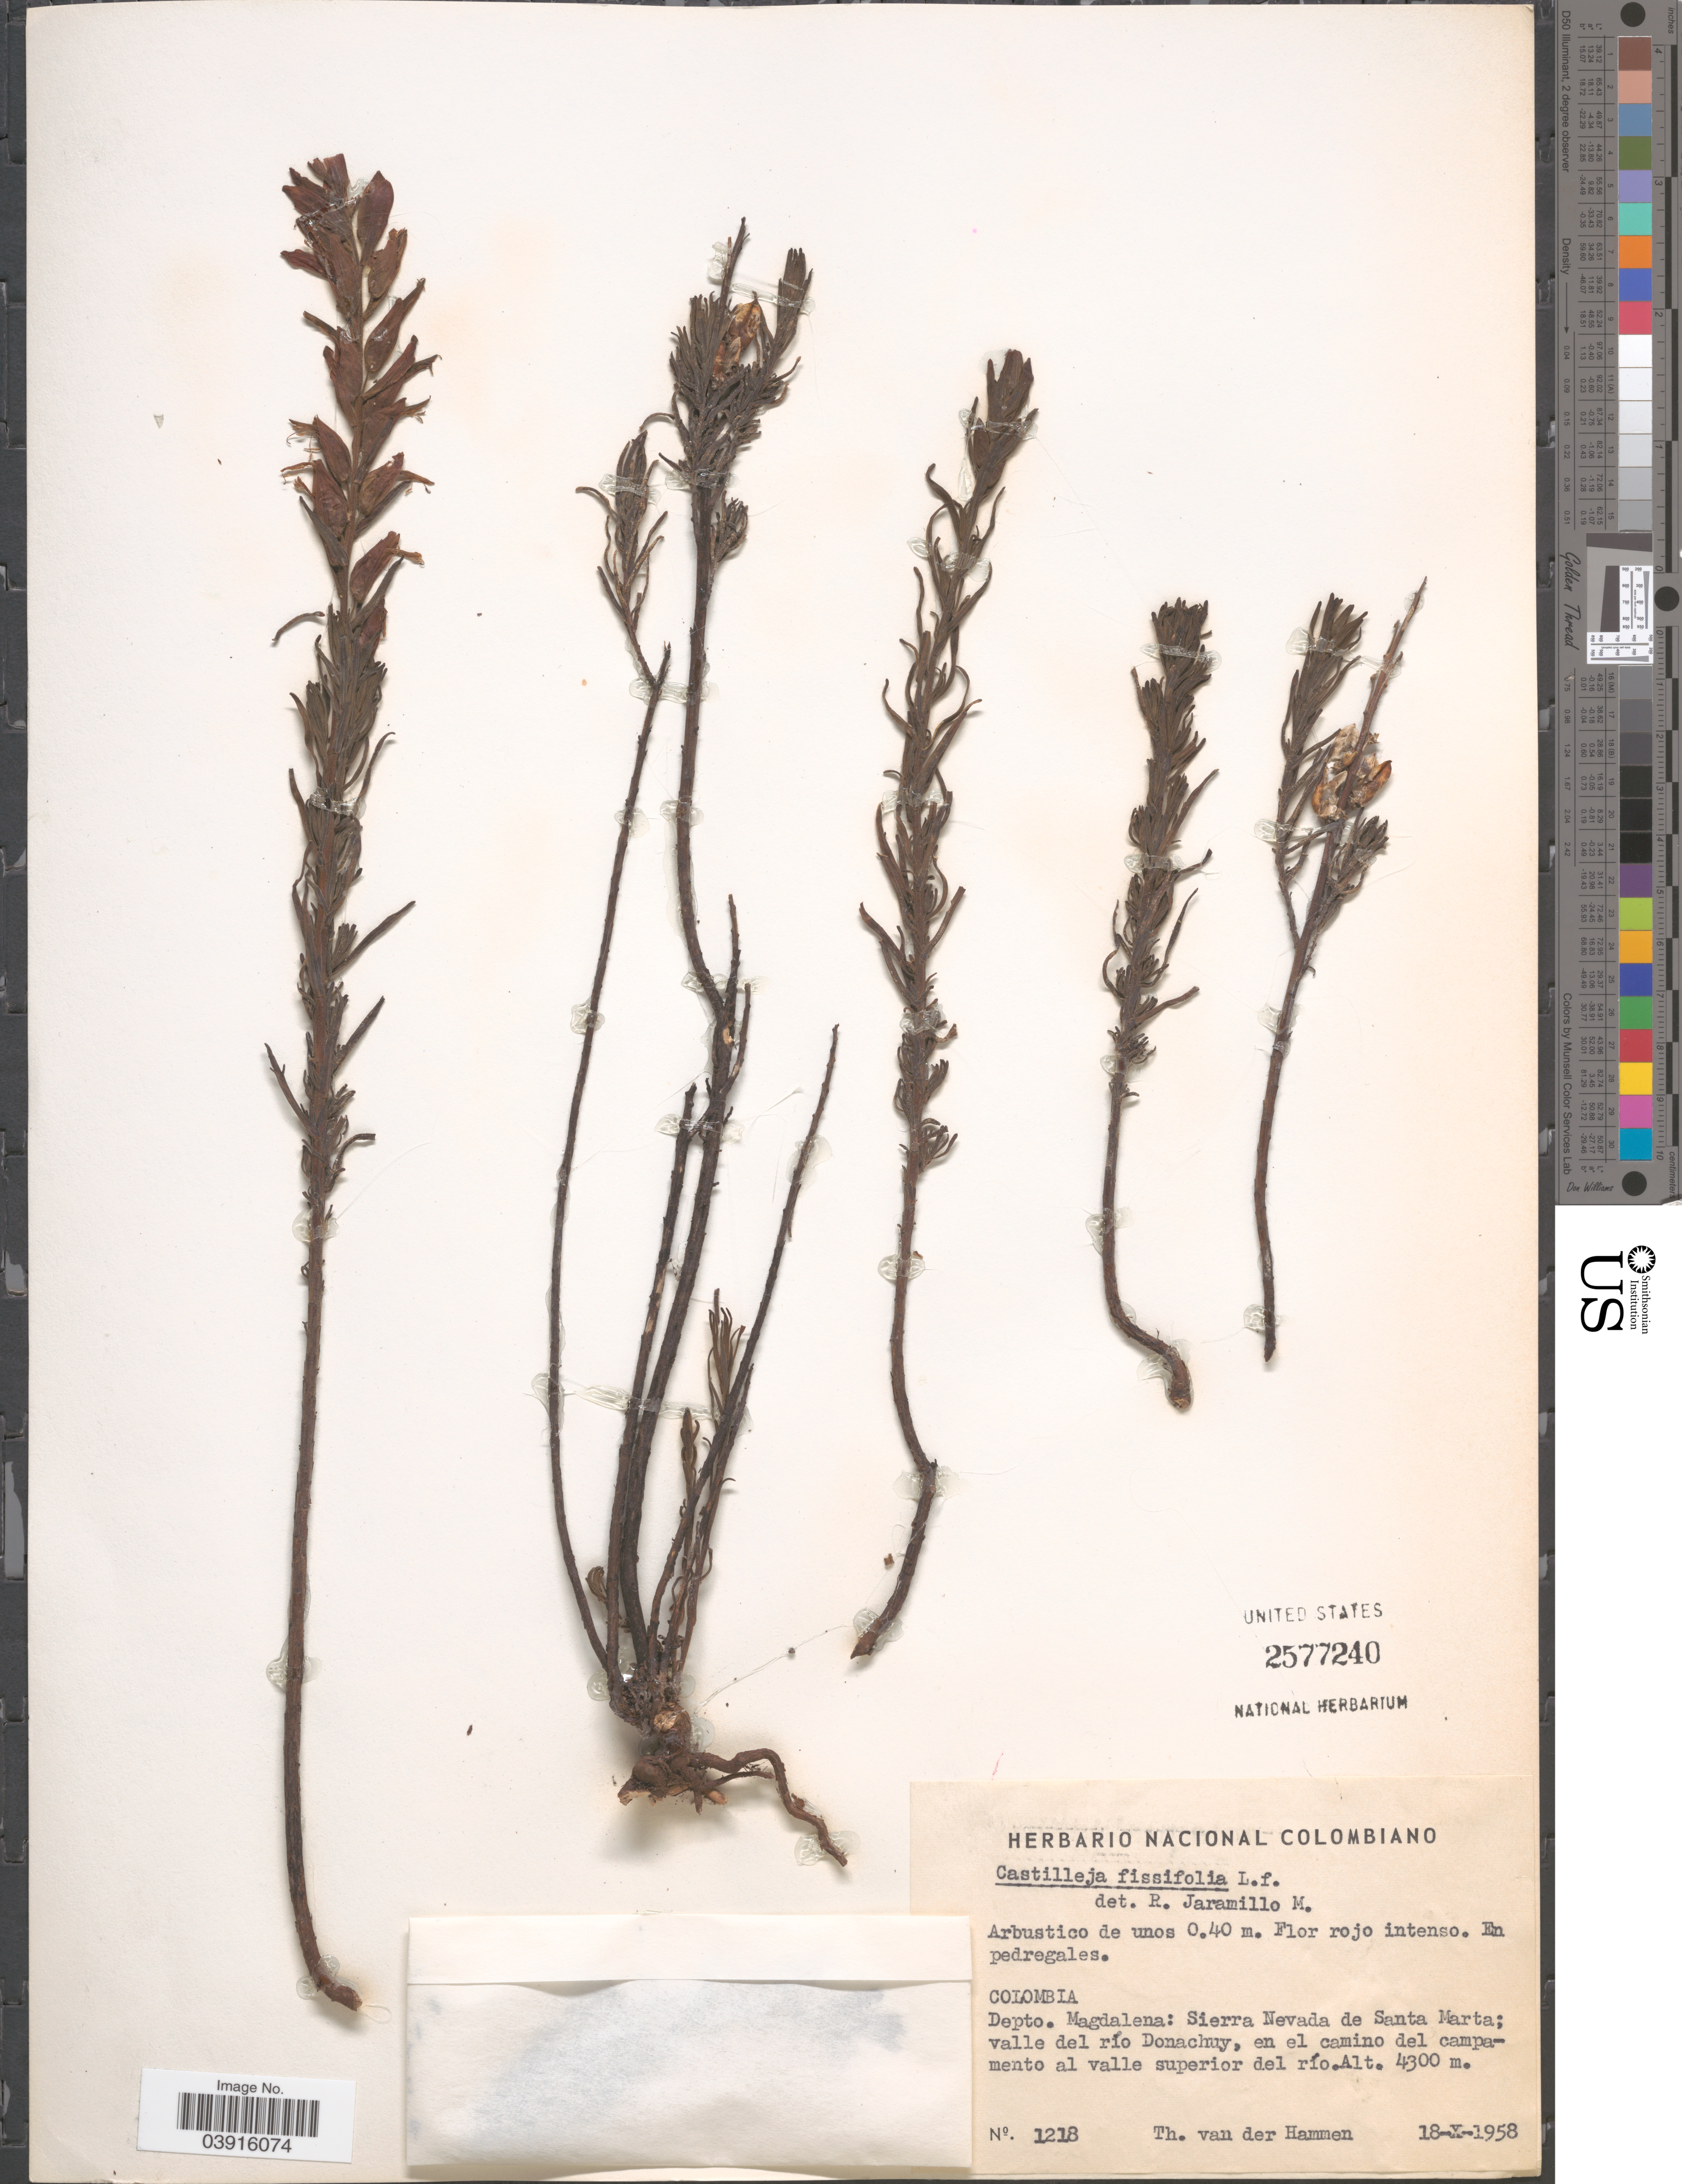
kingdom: Plantae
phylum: Tracheophyta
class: Magnoliopsida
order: Lamiales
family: Orobanchaceae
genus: Castilleja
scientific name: Castilleja fissifolia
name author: L. f.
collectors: T. Van der Hammen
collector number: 1218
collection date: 1958-10-18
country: Colombia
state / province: Magdalena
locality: Depto. Magdalena: Sierra Nevada de Santa Marta; valle del río Donachuy, en el camino del campamento al valle superior del río.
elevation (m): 4300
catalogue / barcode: US 2577240